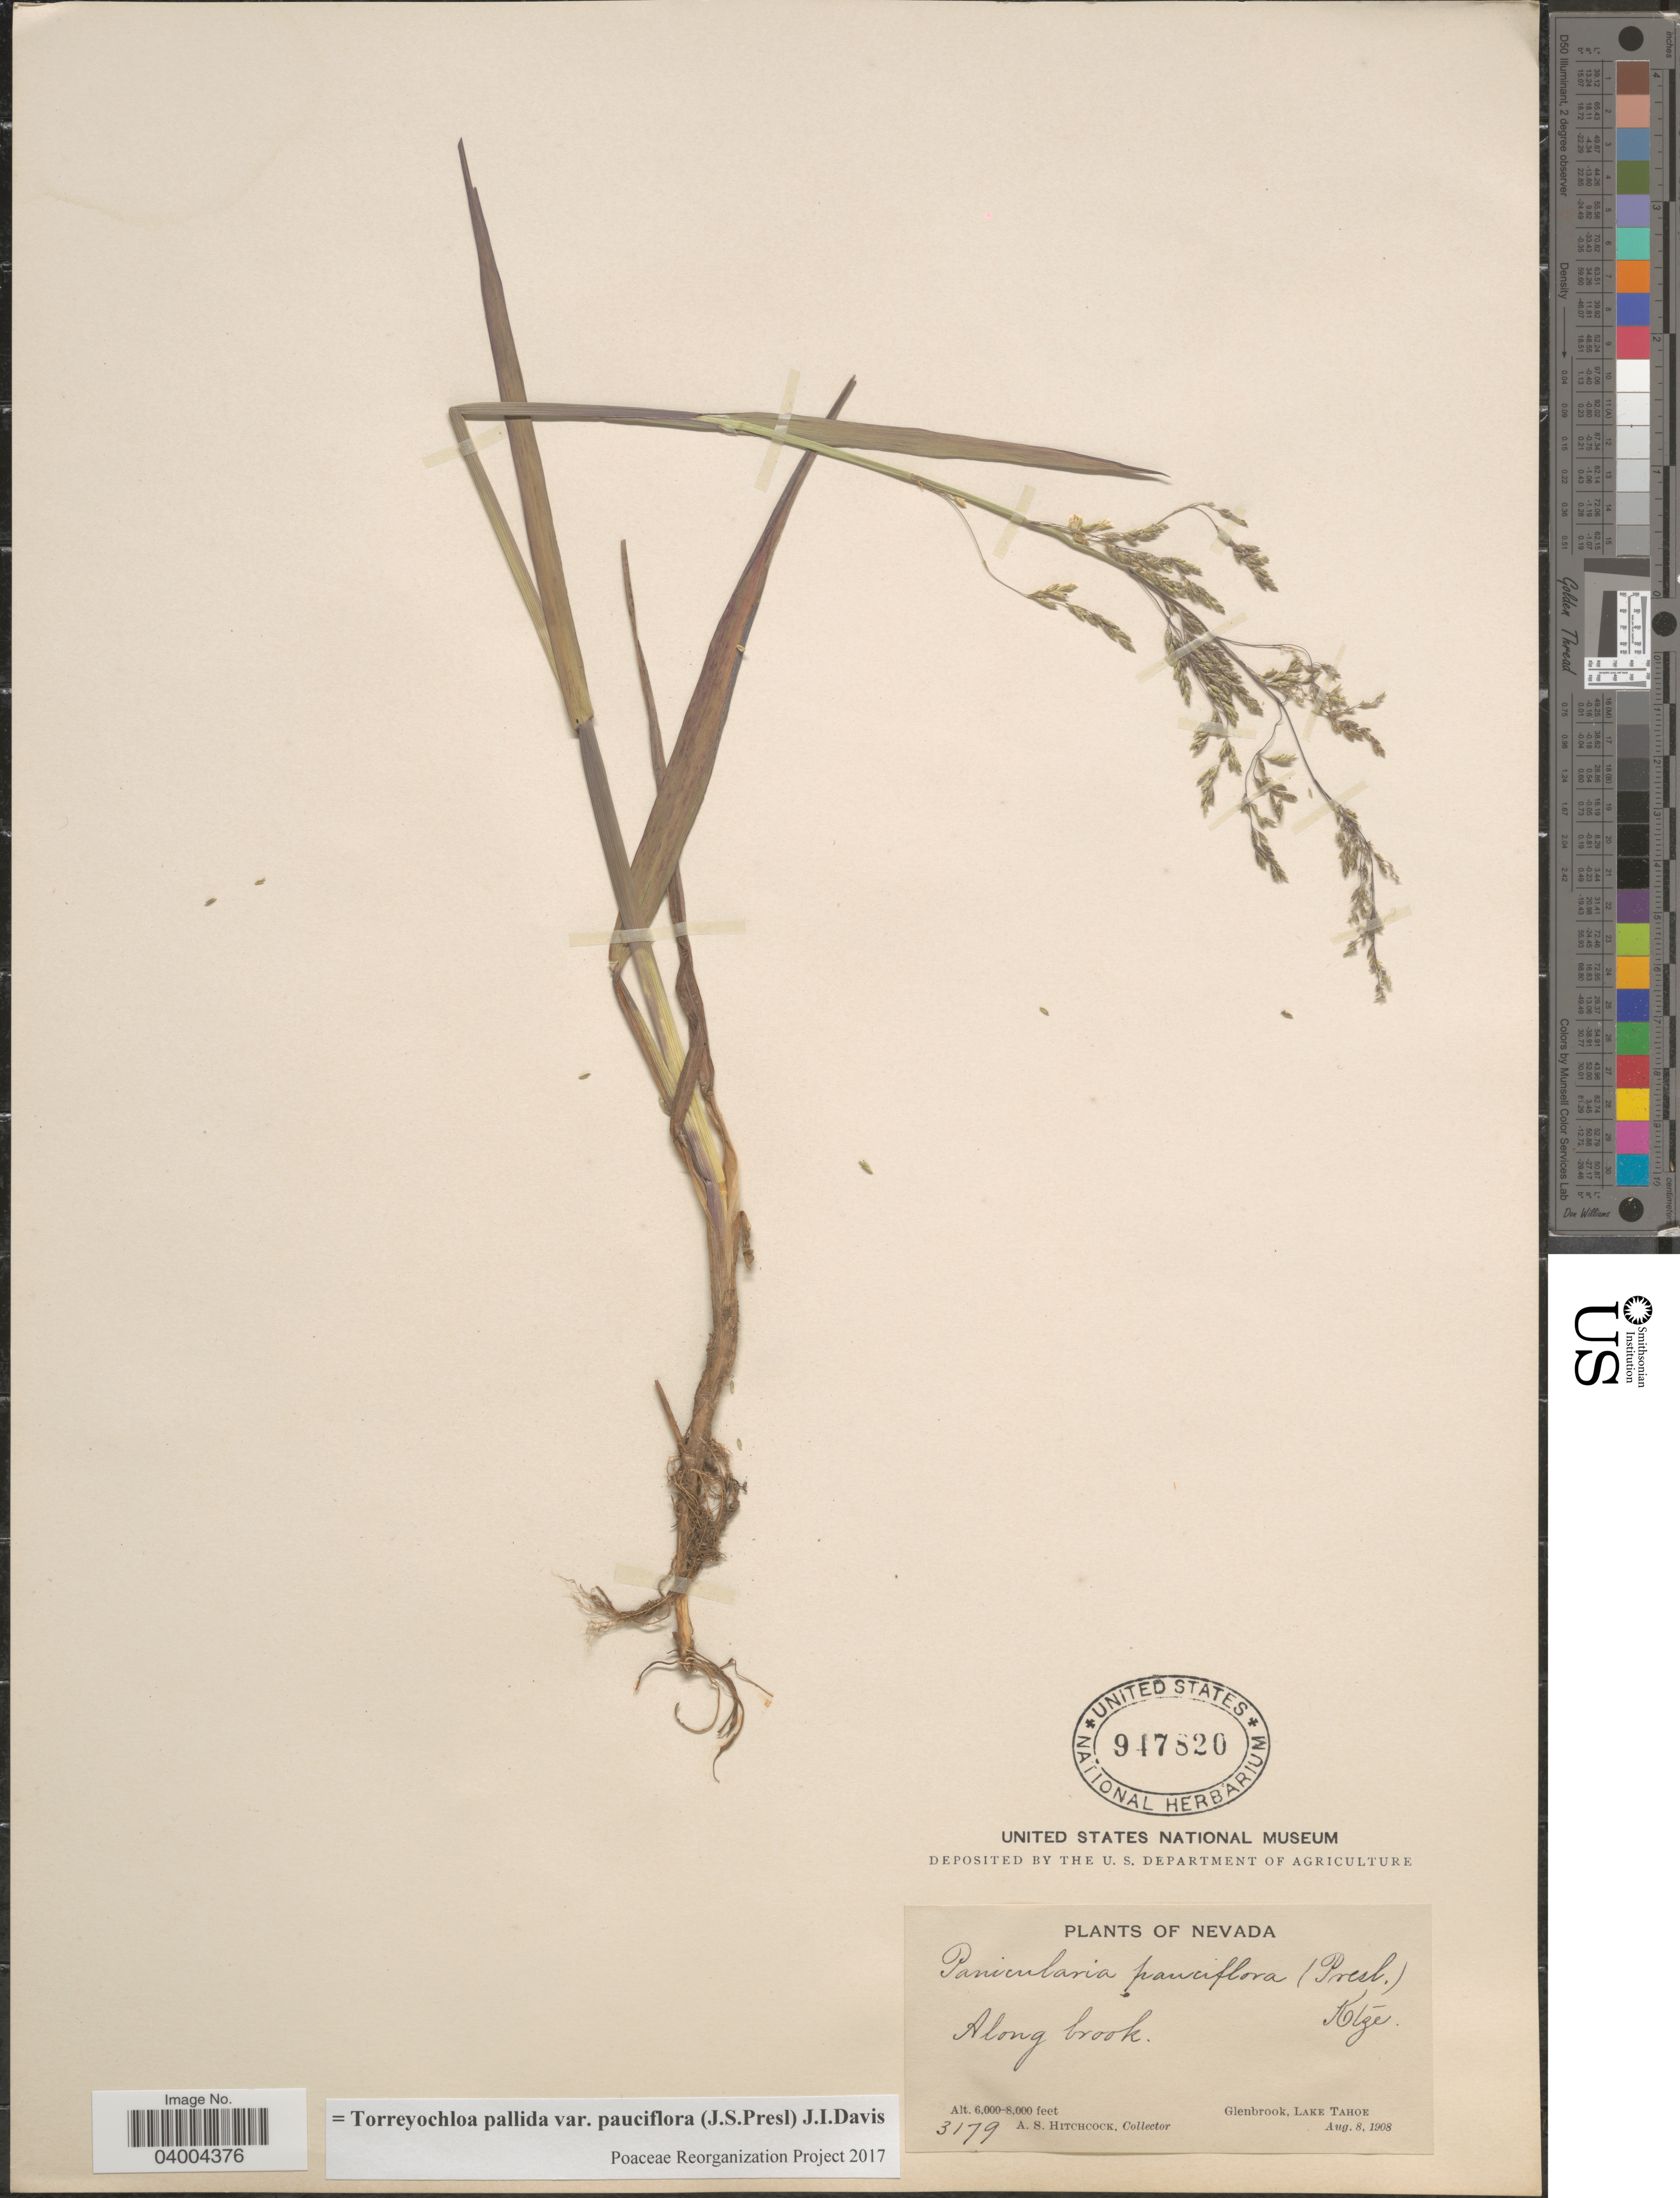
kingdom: Plantae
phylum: Tracheophyta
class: Liliopsida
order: Poales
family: Poaceae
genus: Torreyochloa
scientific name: Torreyochloa pallida var. pauciflora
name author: (J. Presl) J.I. Davis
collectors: A. S. Hitchcock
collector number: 3179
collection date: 1908-08-08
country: United States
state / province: Nevada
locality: Along brook. Glenbrook, Lake Tahoe.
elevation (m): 1829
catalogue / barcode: US 947820